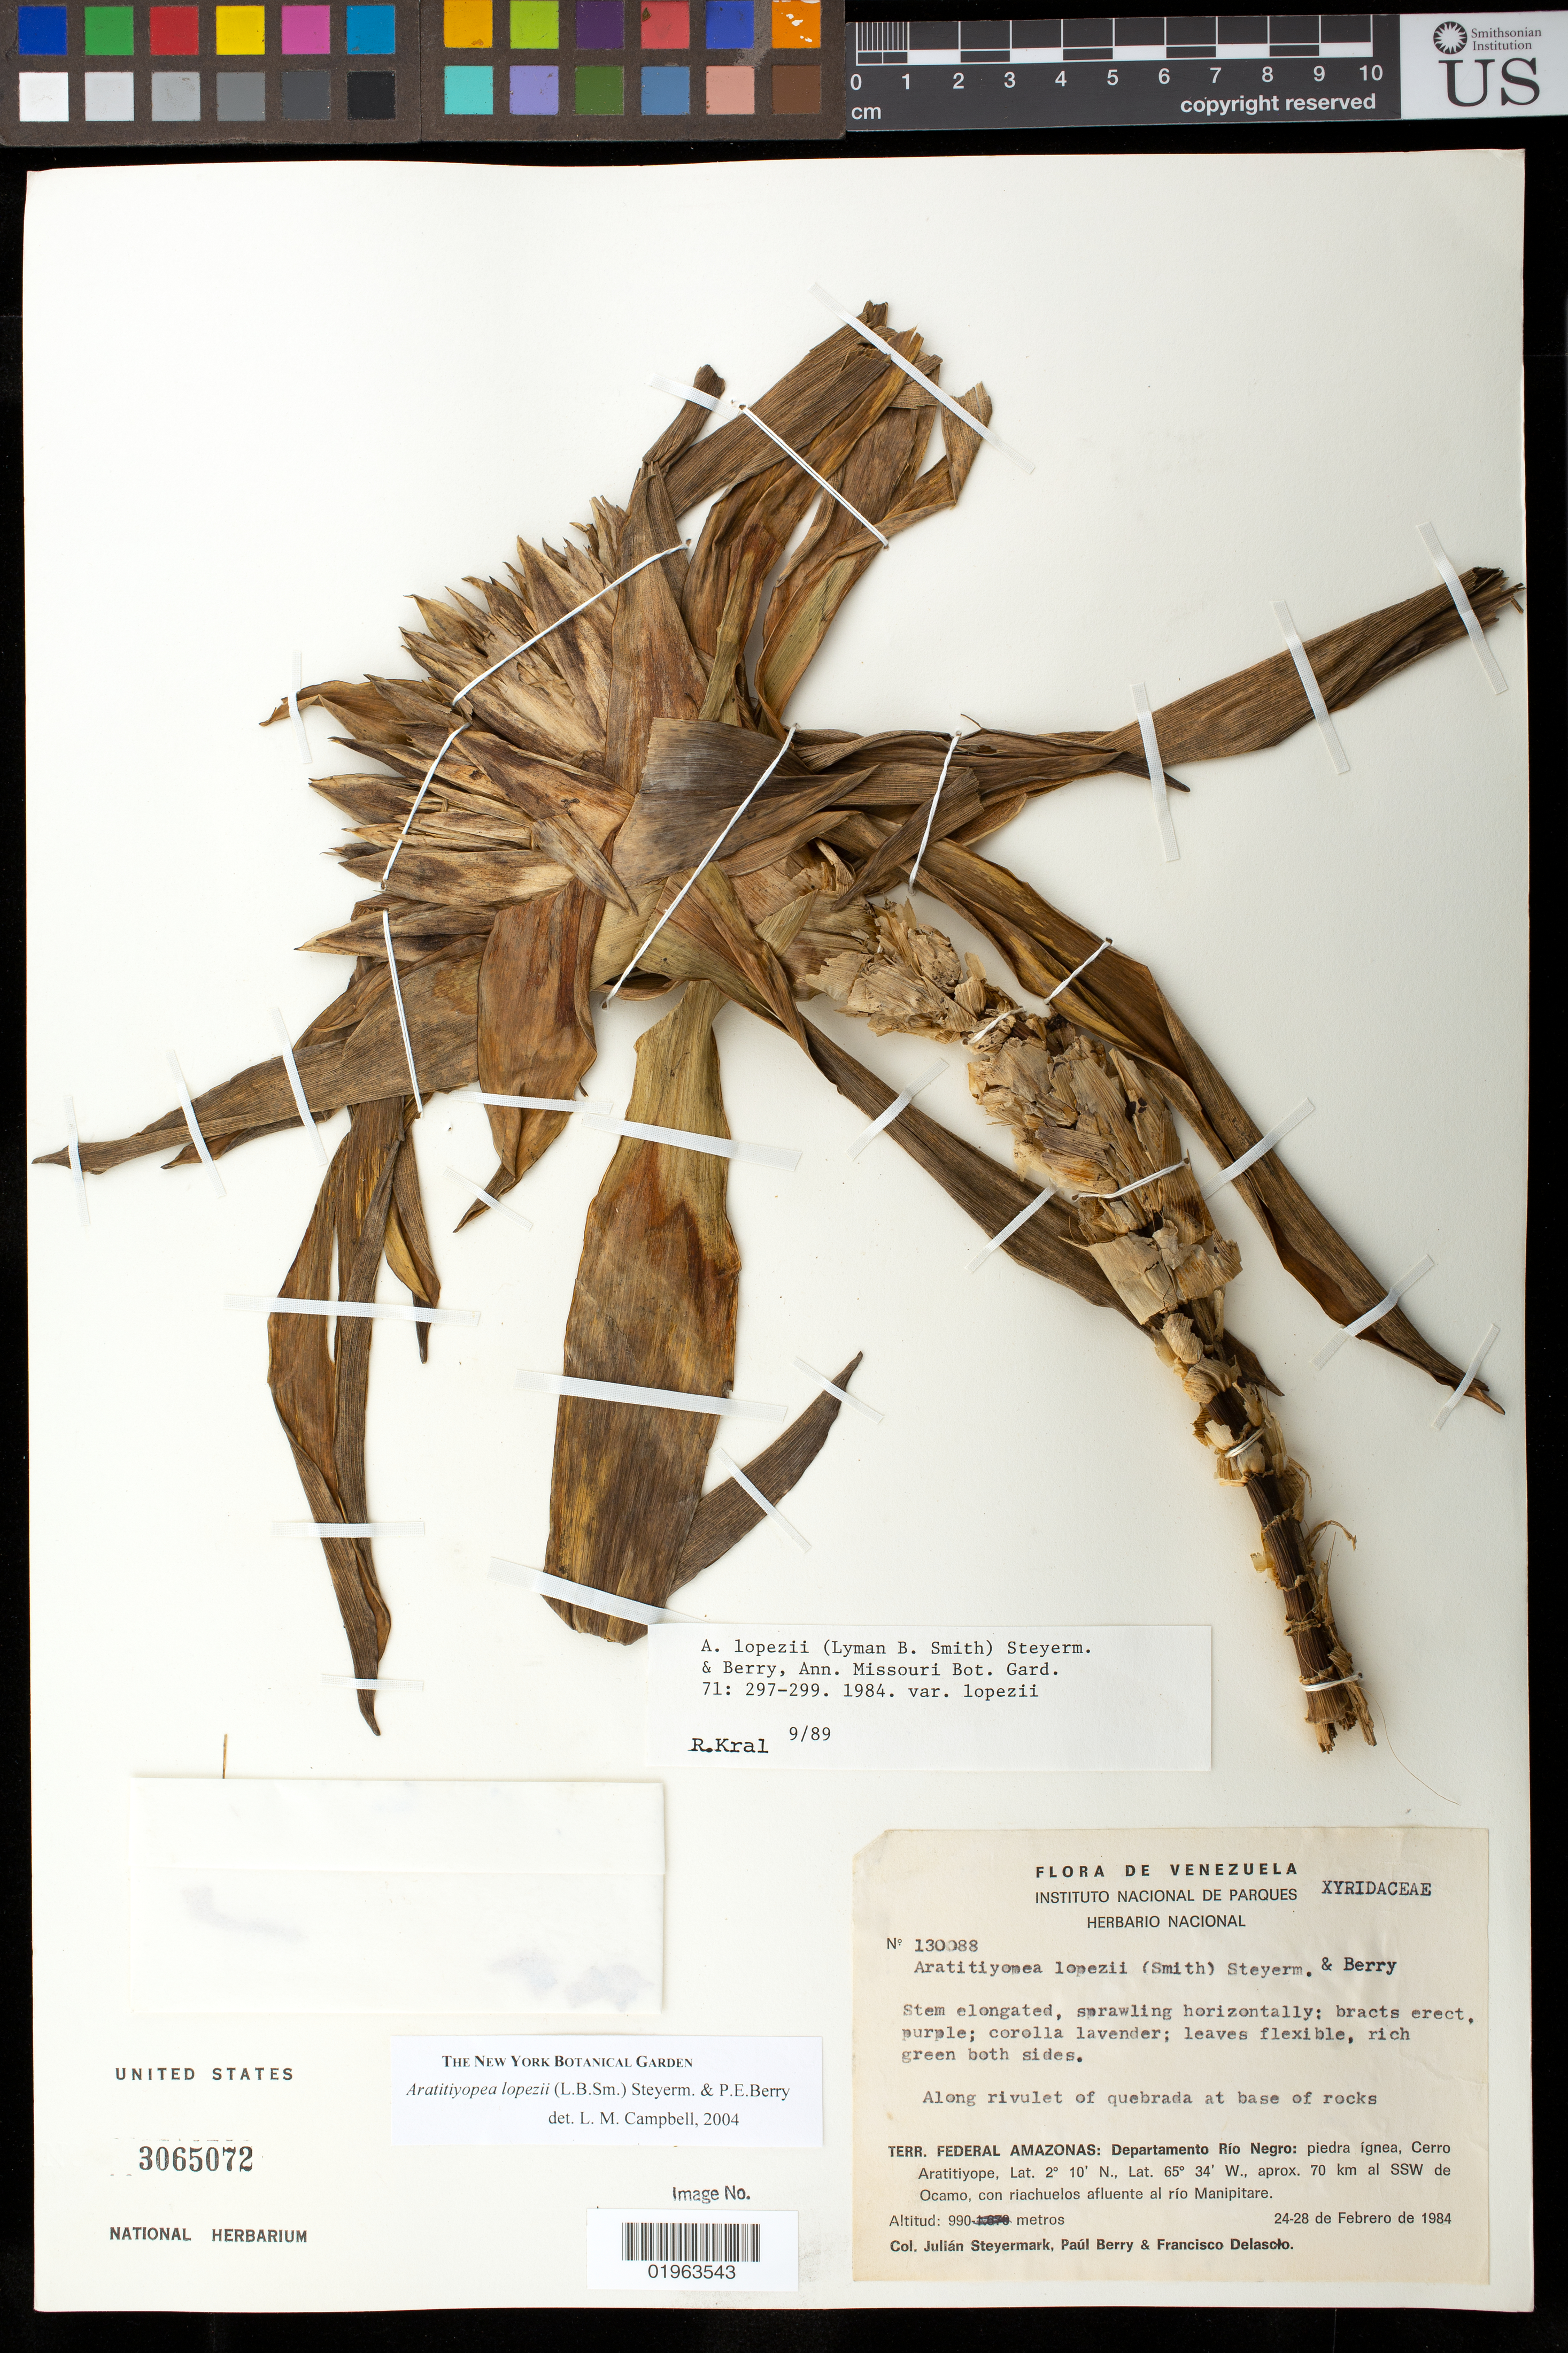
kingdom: Plantae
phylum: Tracheophyta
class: Liliopsida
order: Poales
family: Xyridaceae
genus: Aratitiyopea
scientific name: Aratitiyopea lopezii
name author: (L.B. Sm.) Steyerm. & P.E. Berry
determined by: Campbell, L. M.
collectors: J. Steyermark, P. Berry & F. Delascio C.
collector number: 130088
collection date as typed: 24-Feb-84 to 28-Feb-84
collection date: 1984-02-24/1984-02-28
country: Venezuela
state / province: Amazonas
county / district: Río Negro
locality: Cerro Aratitiyope, approx. 70 km SSW of Ocamo, con riachuelos afluente al Río Manipitare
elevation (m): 990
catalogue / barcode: US 3065072